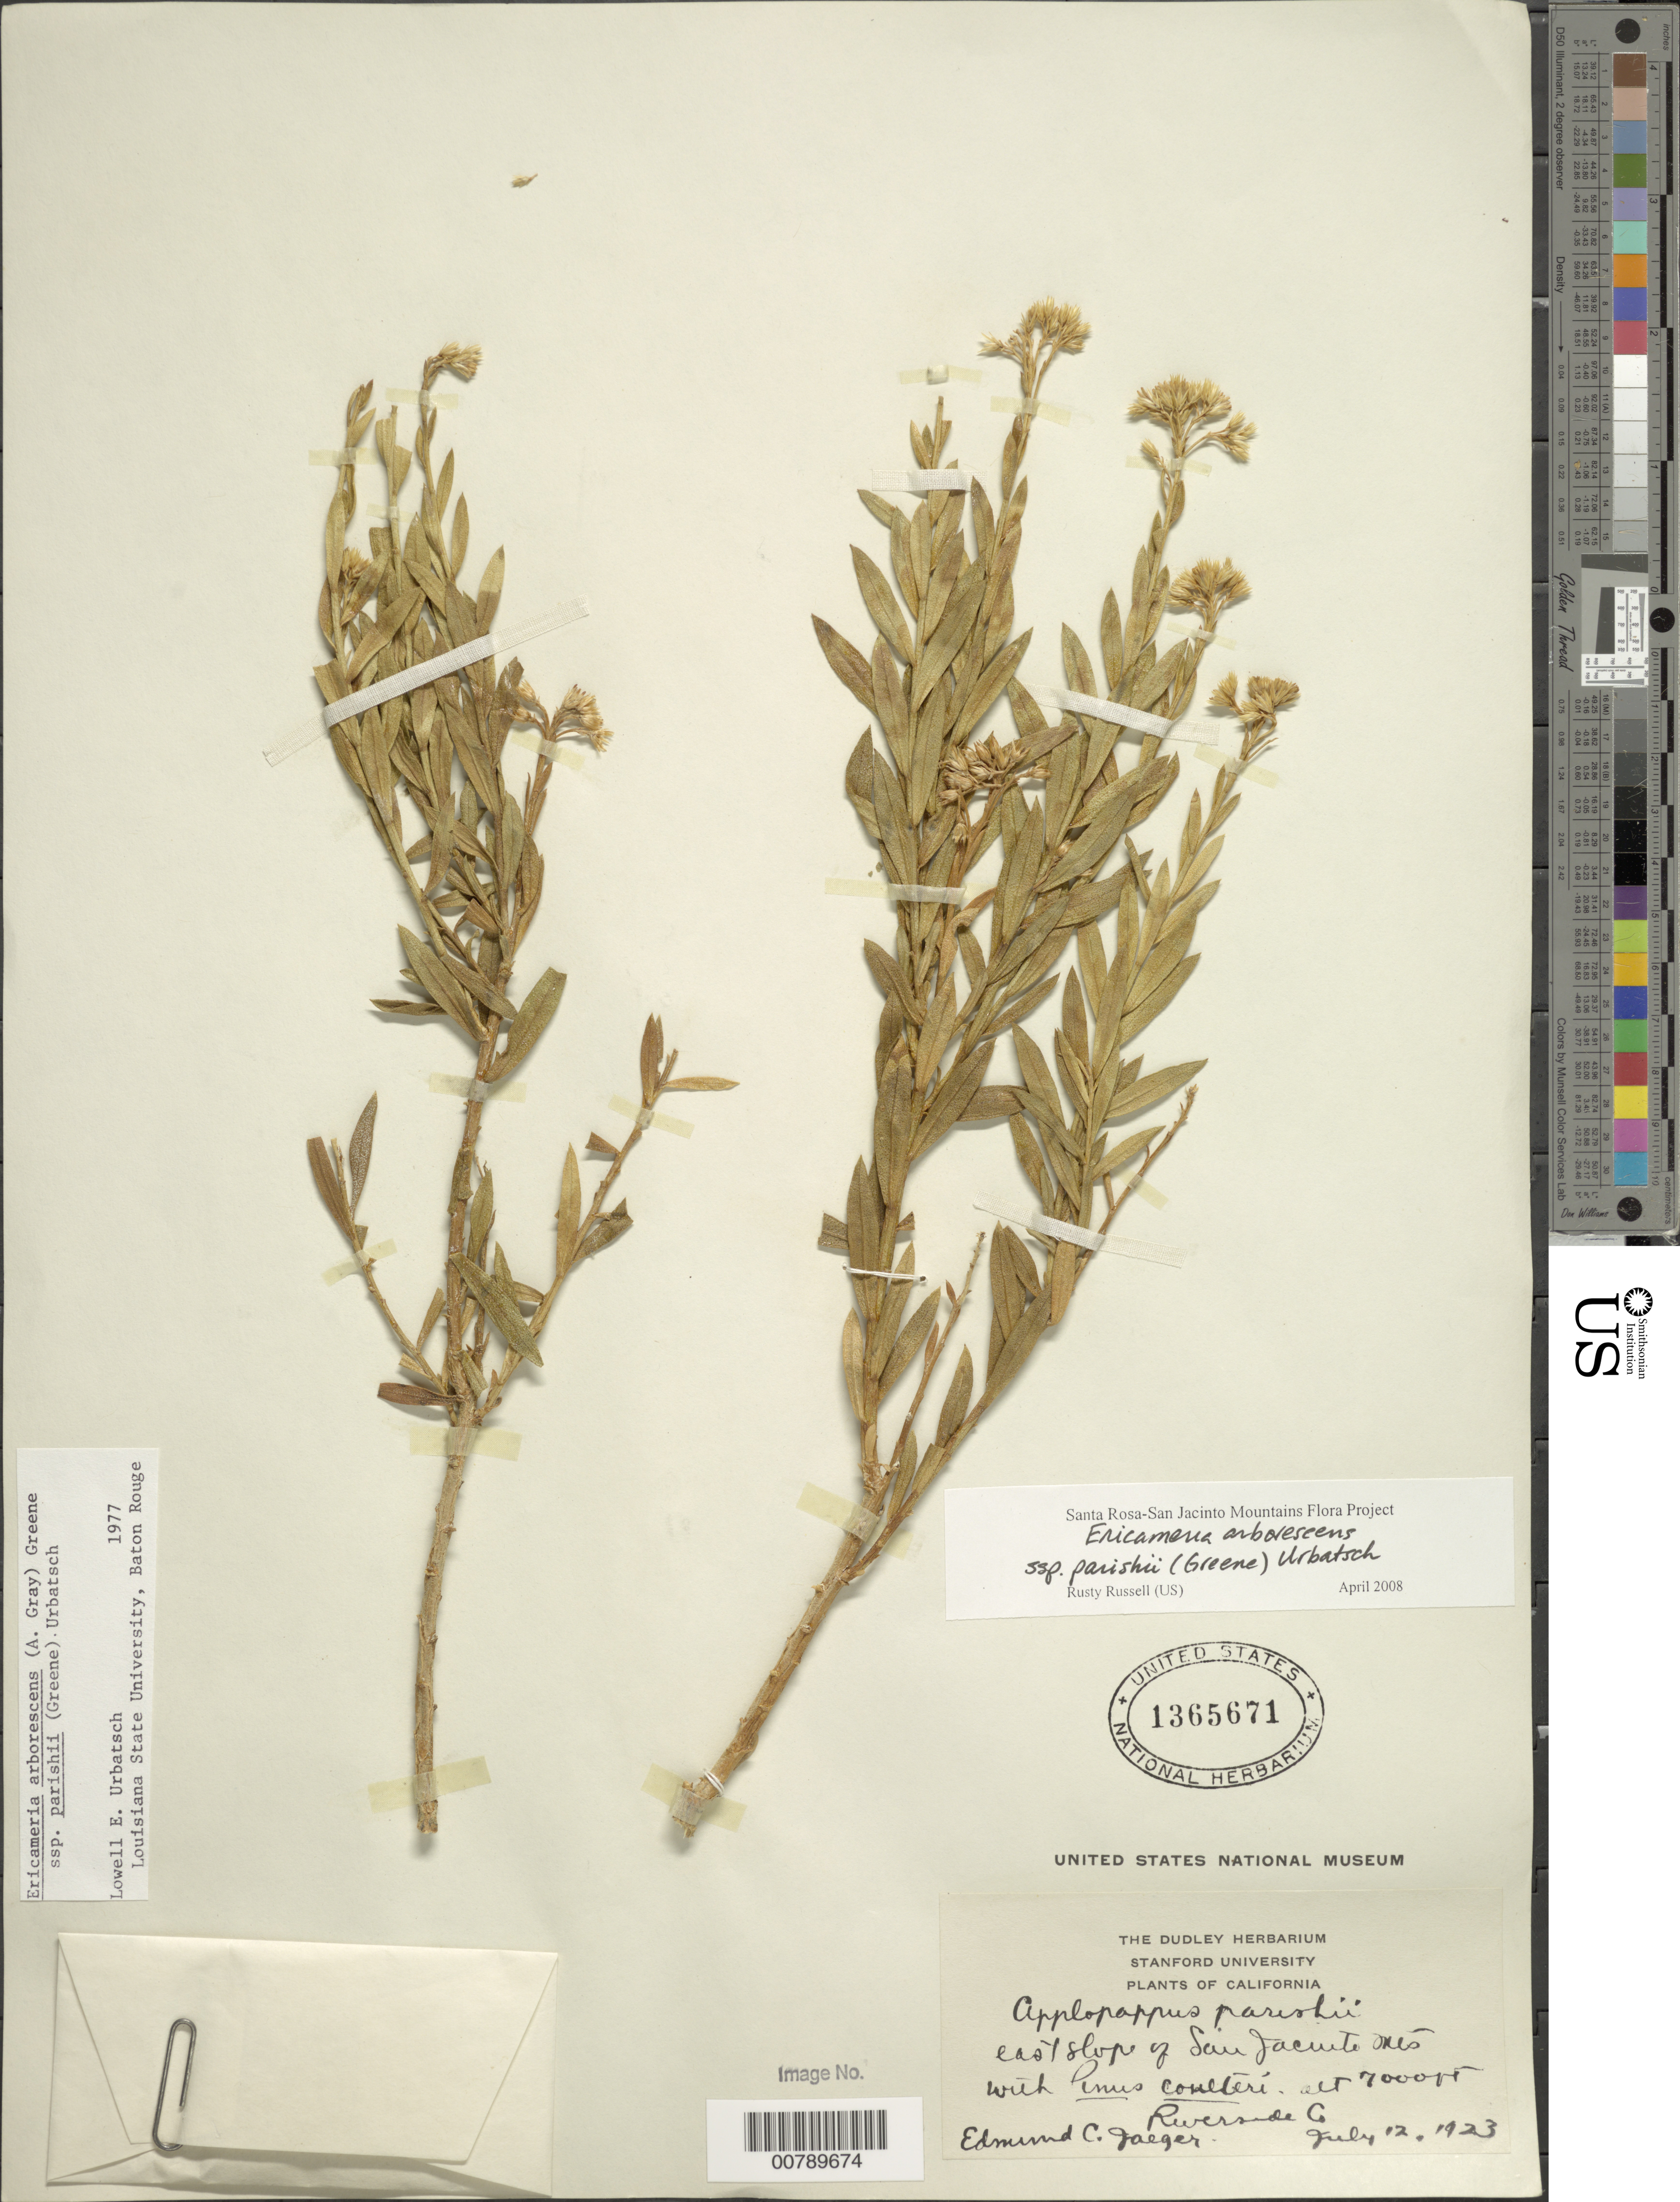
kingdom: Plantae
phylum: Tracheophyta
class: Magnoliopsida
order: Asterales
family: Asteraceae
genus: Ericameria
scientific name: Ericameria arborescens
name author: (A. Gray) Greene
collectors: E. Jaeger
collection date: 1923-07-12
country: United States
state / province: California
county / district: Riverside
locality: East slope of San Jacinto Mts., Riverside Co.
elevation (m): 2134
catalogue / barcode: US 1365671